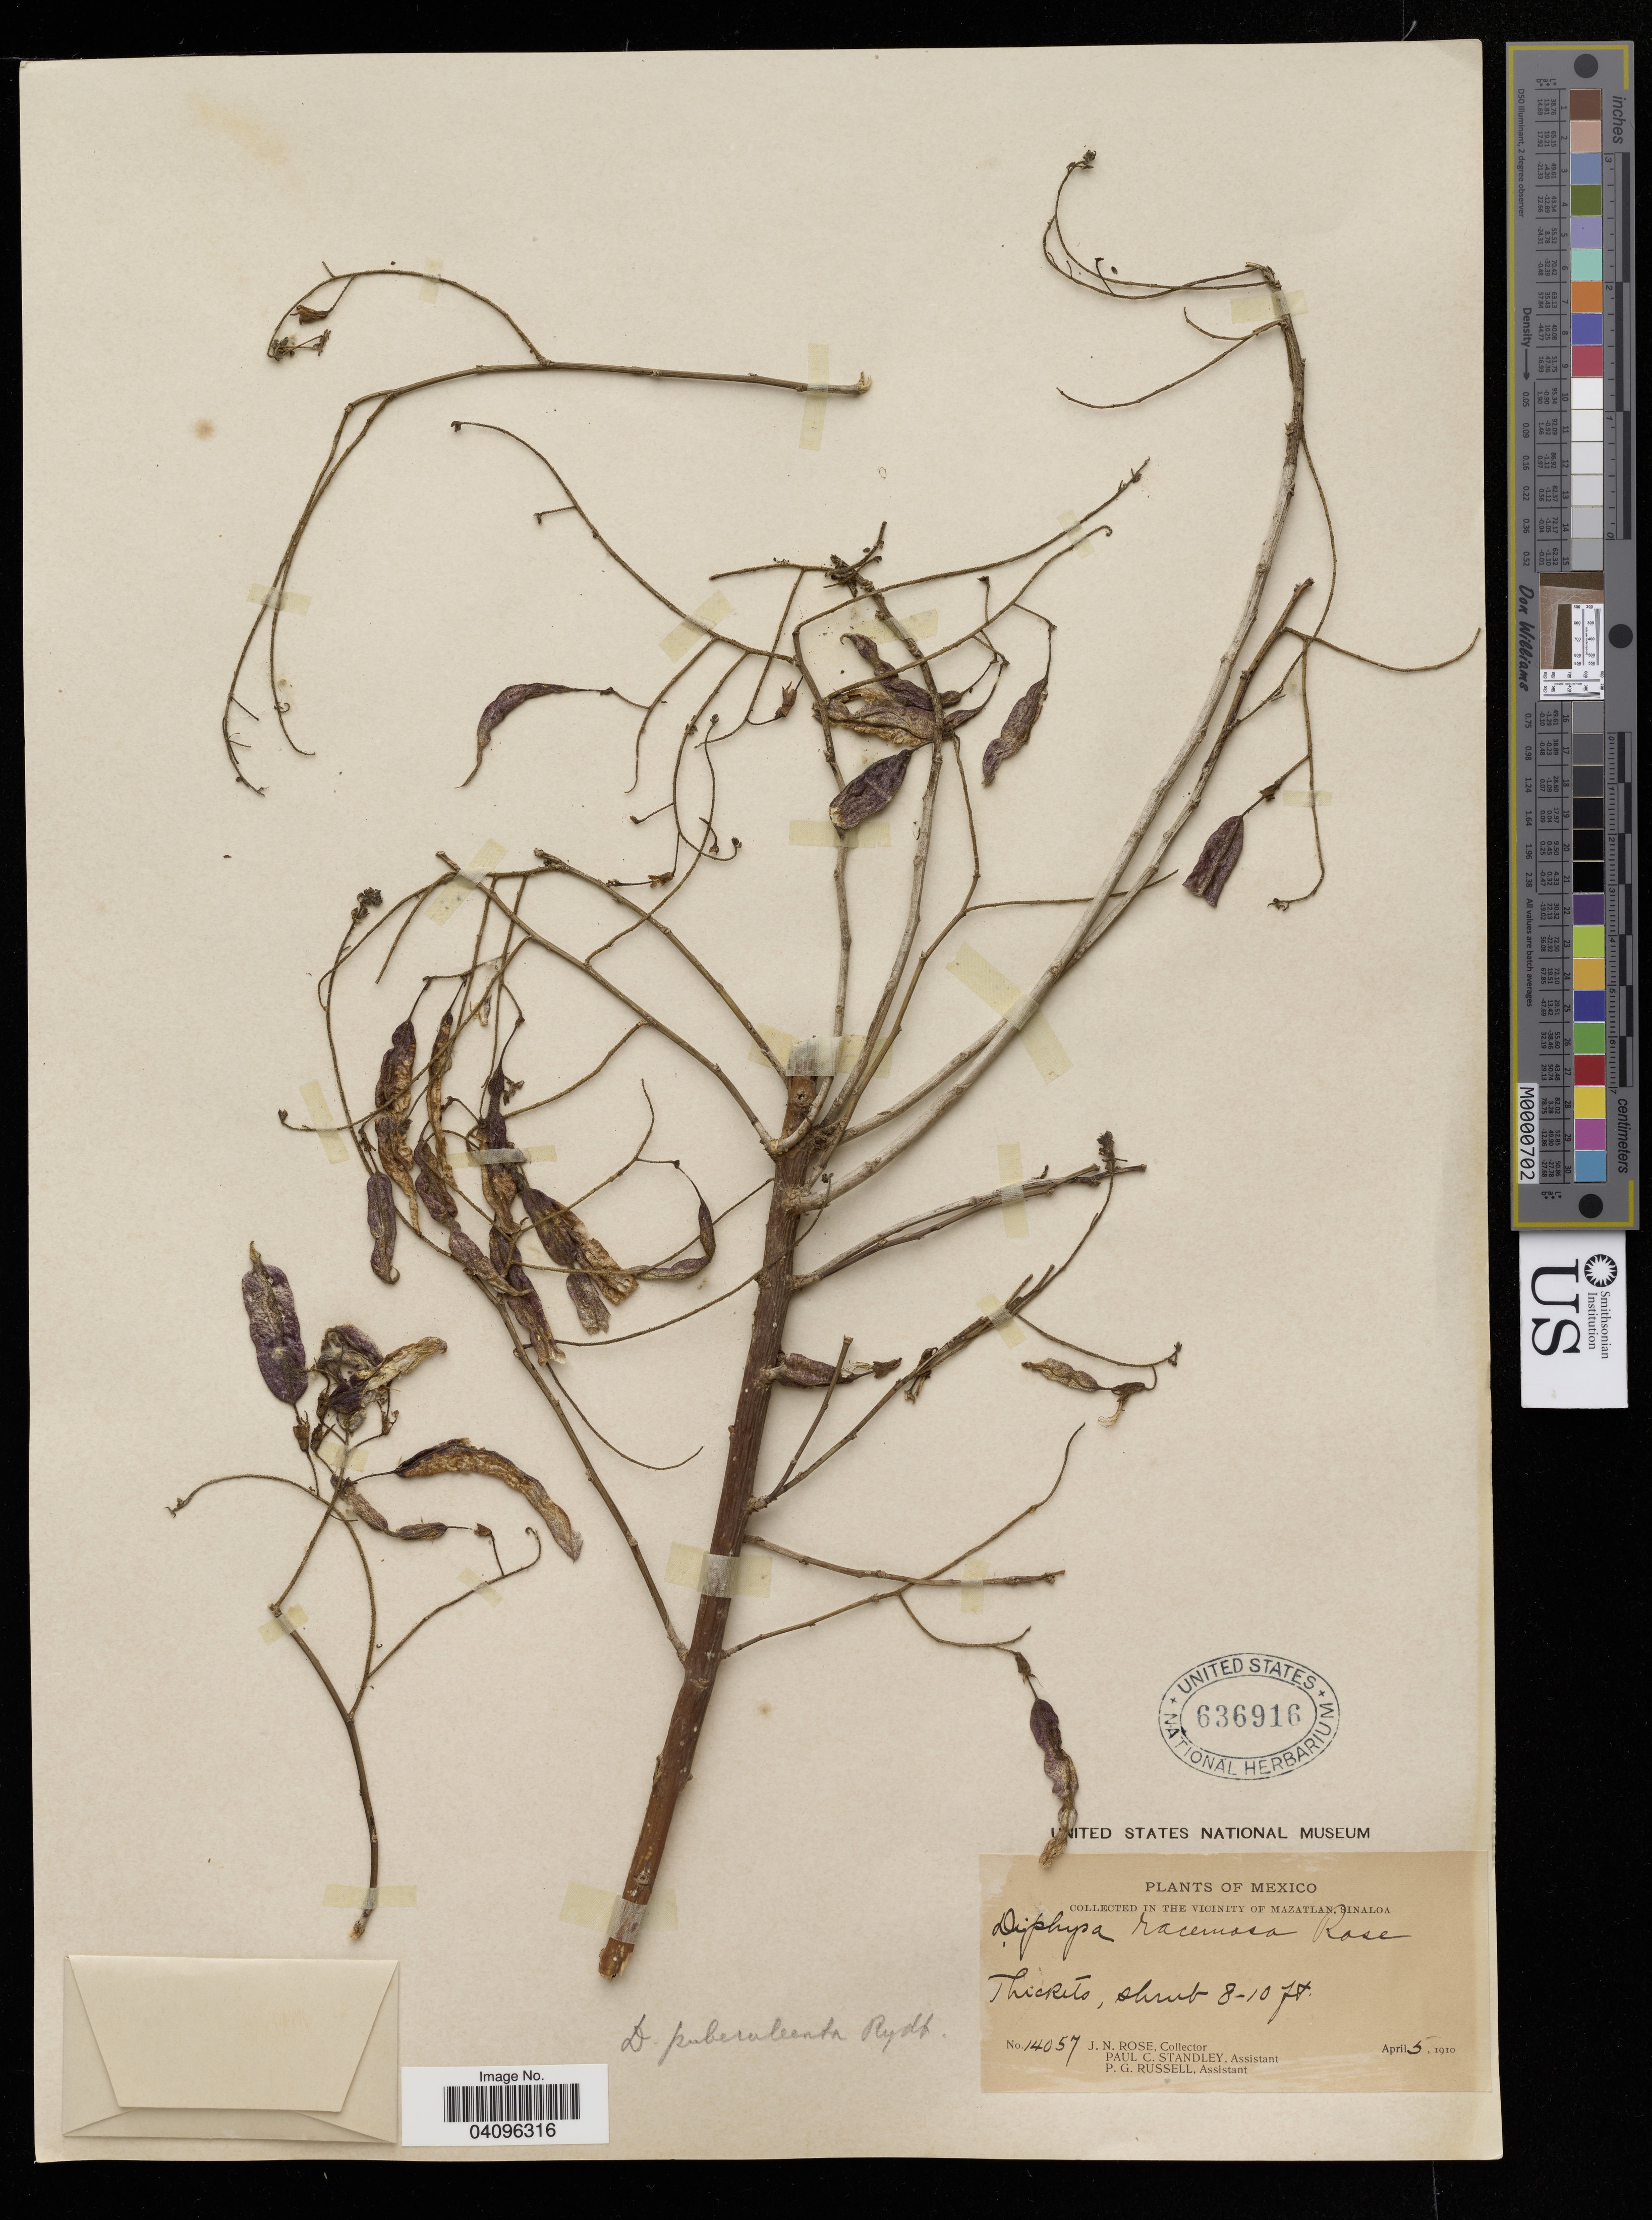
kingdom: Plantae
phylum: Tracheophyta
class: Magnoliopsida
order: Fabales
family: Fabaceae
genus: Diphysa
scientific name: Diphysa puberulenta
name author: Rydb.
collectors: J. N. Rose, P. C. Standley & P. Russel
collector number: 14057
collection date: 1910-04-05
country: Mexico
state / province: Sinaloa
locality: In the Vicinity of Mazatlan, Sinaloa.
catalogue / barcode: US 636916